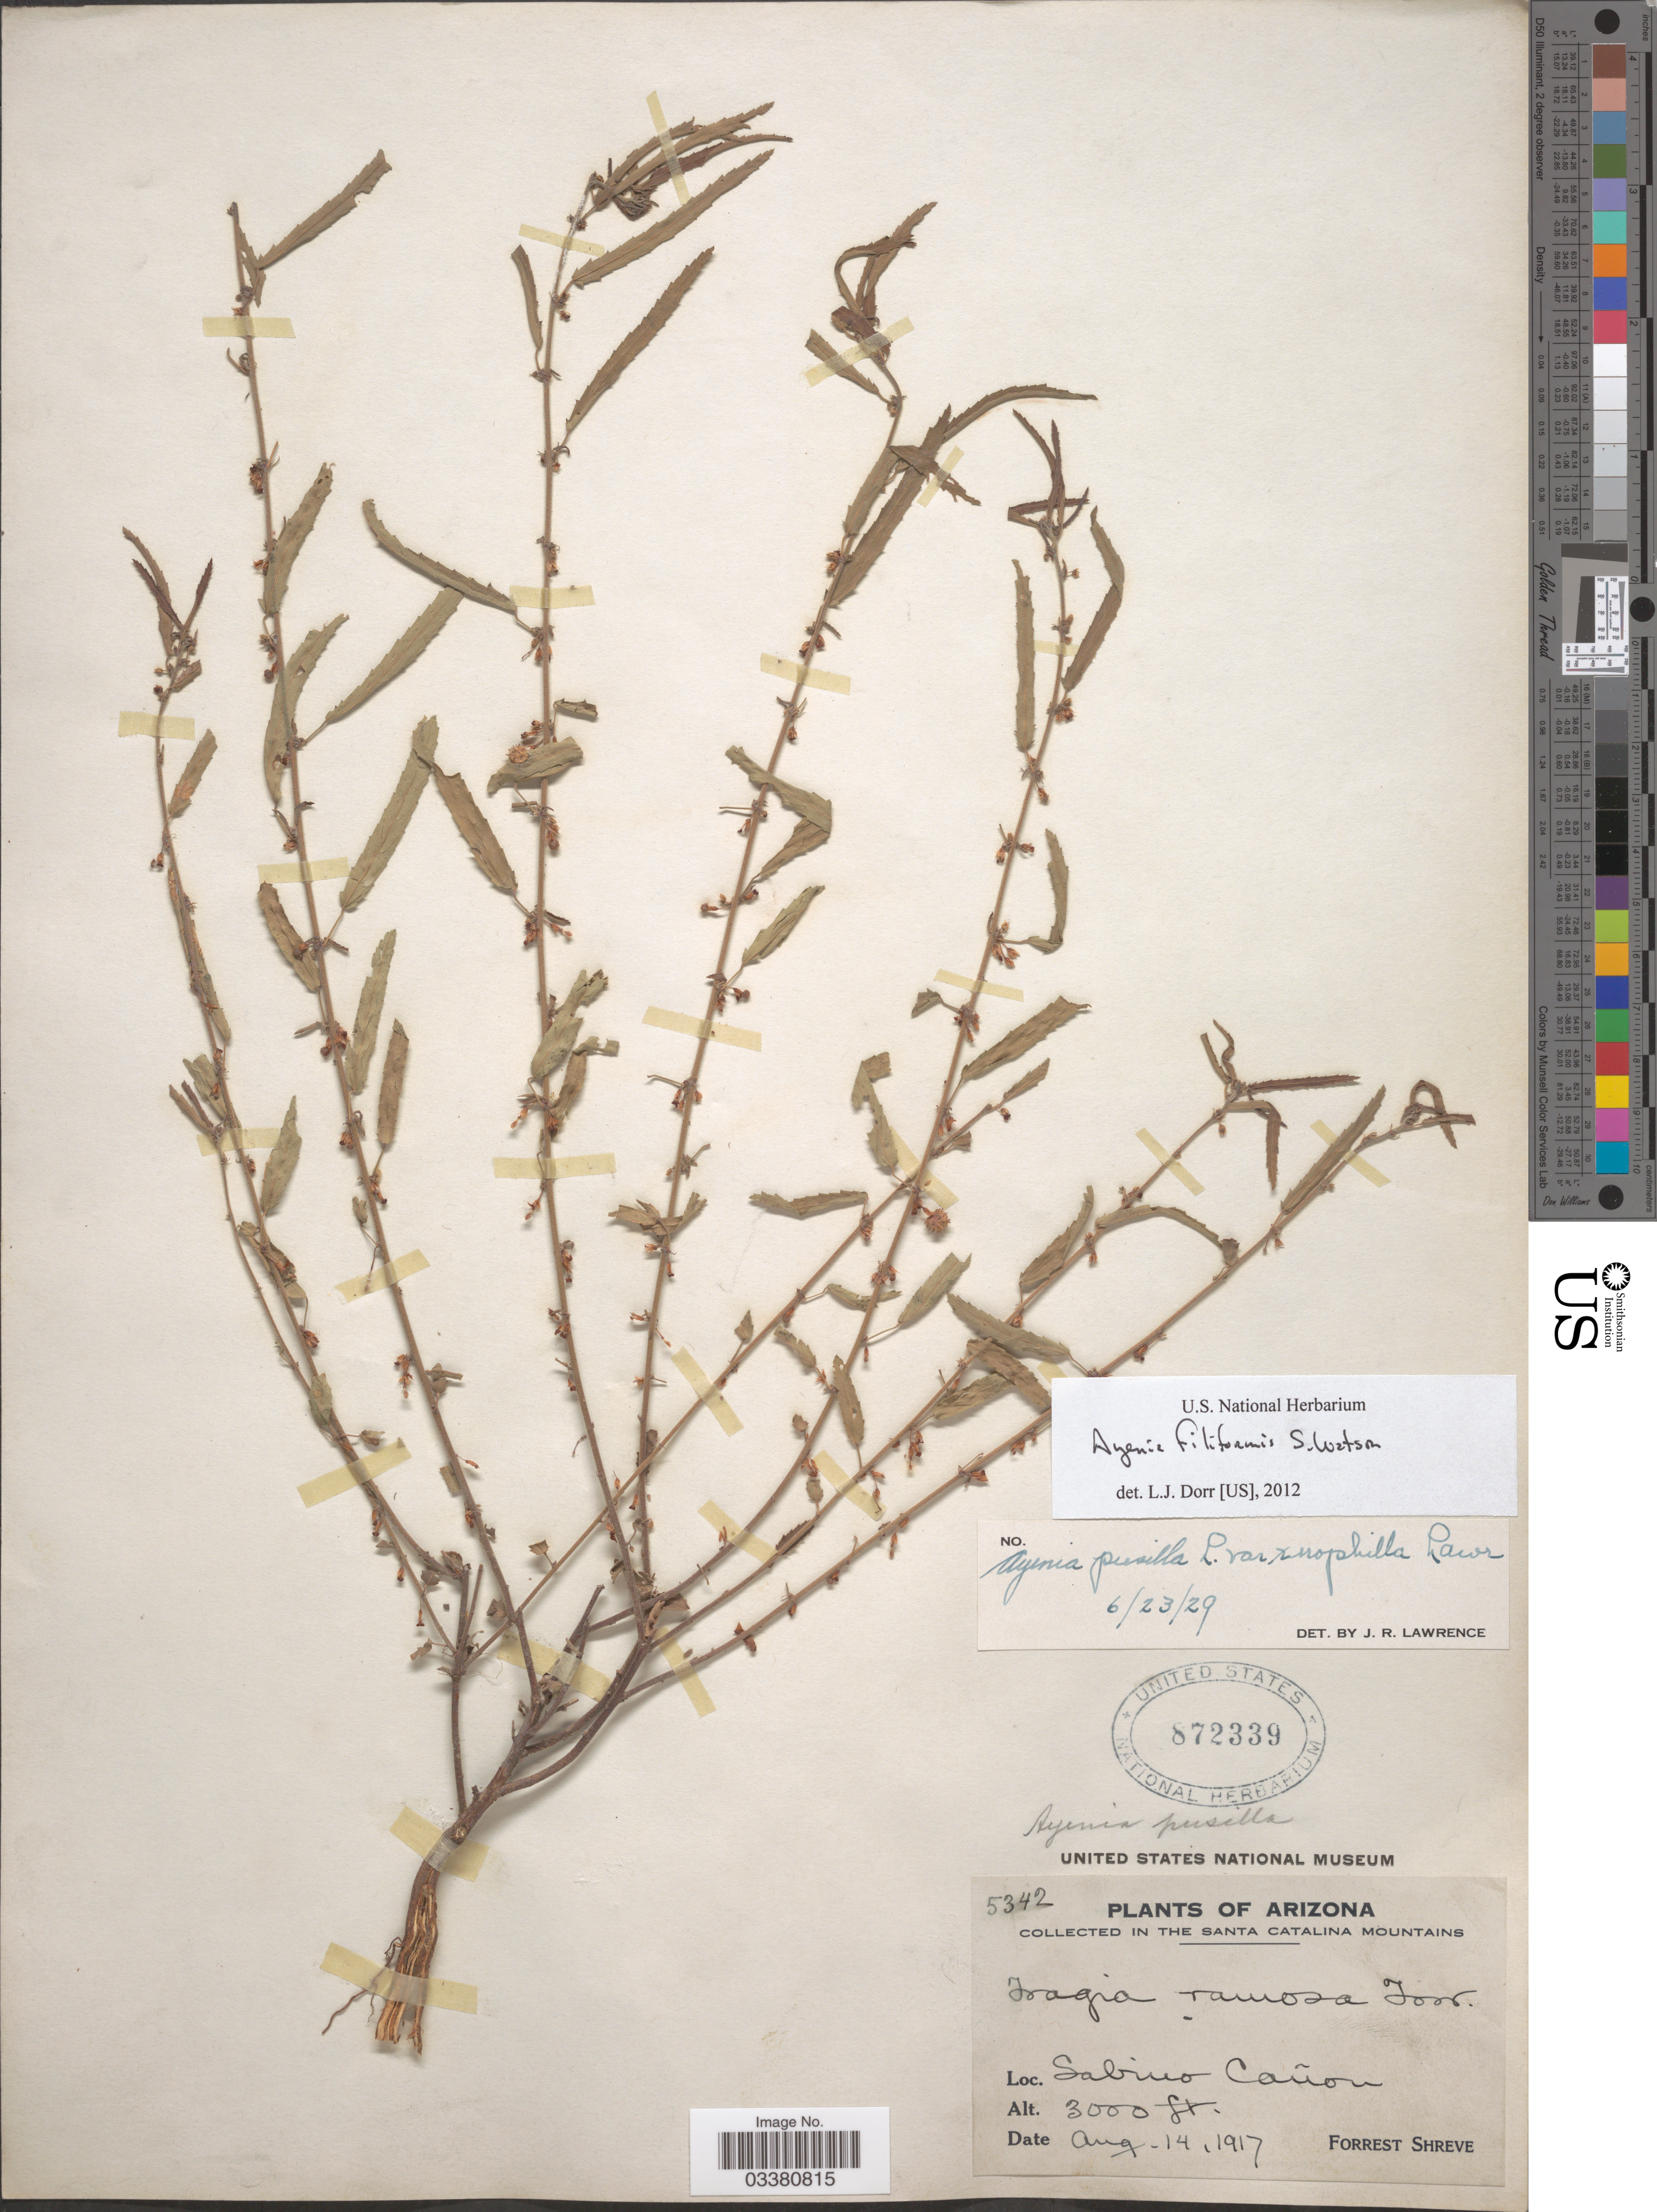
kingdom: Plantae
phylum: Tracheophyta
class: Magnoliopsida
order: Malvales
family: Malvaceae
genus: Ayenia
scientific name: Ayenia filiformis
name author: S. Watson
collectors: F. Shreve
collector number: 5342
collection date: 1917-08-14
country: United States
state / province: Arizona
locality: The Santa Catalina Mountains. Sabino Canyon.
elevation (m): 914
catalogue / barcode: US 872339